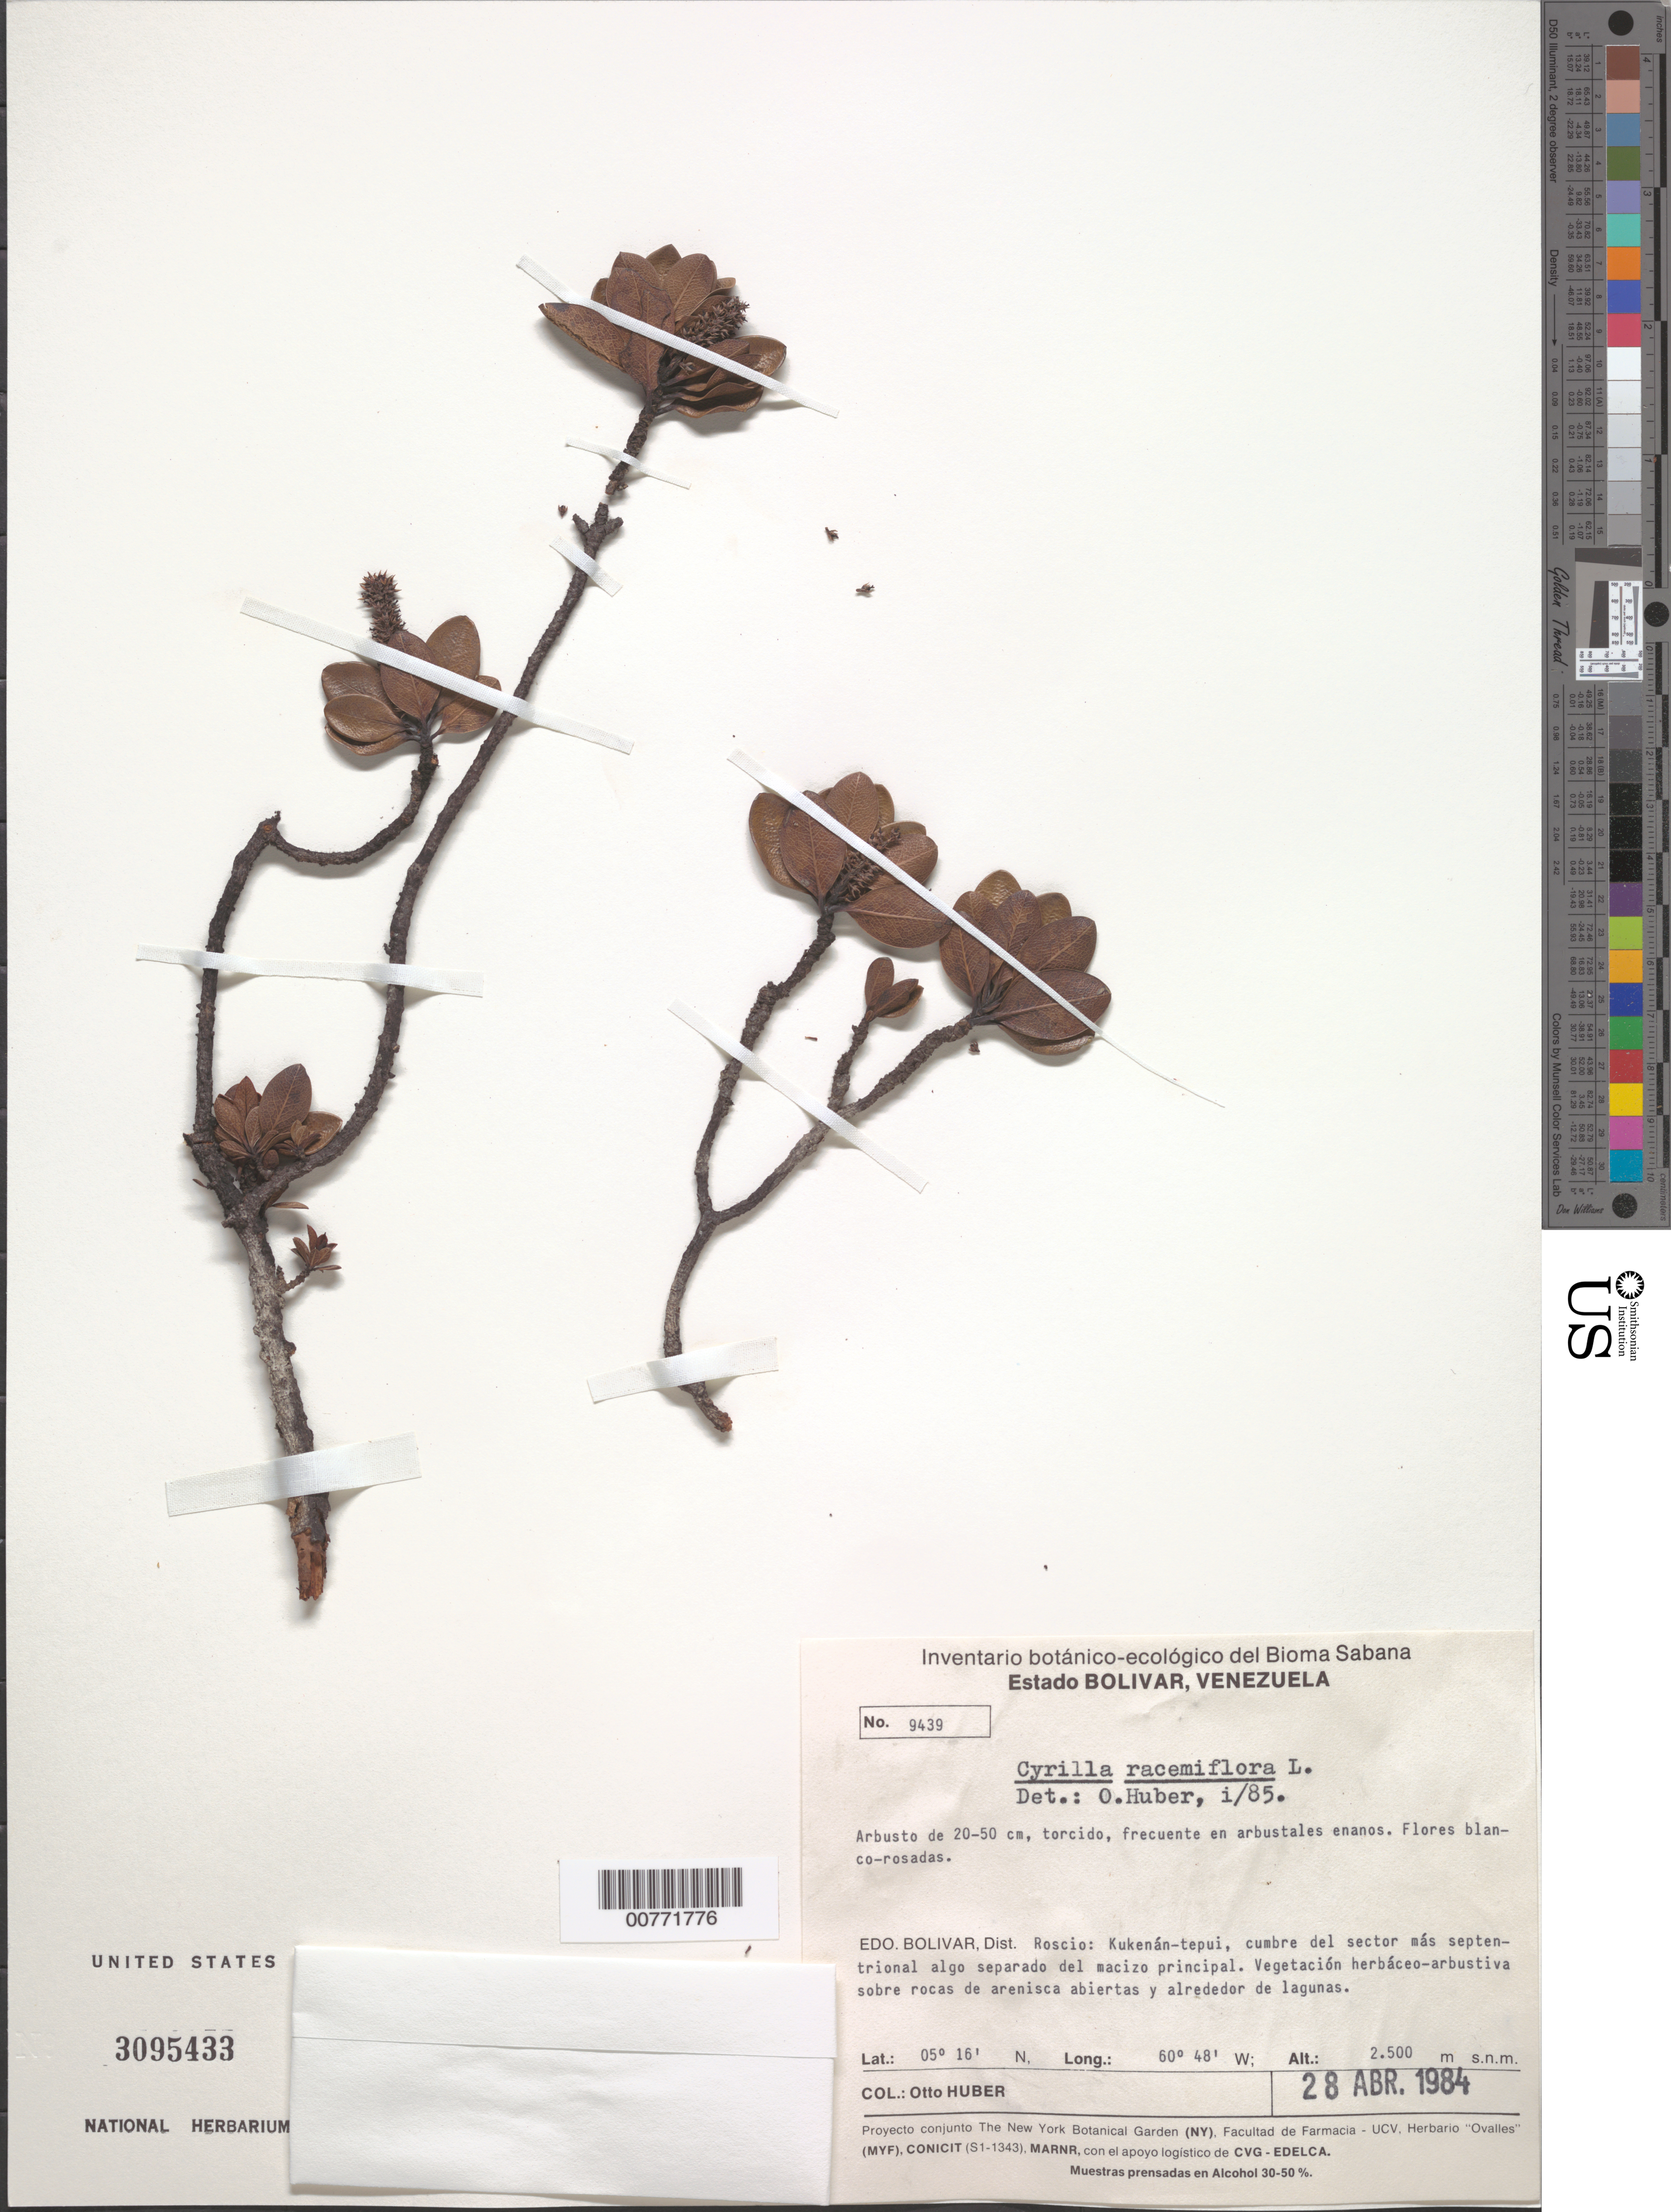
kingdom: Plantae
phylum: Tracheophyta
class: Magnoliopsida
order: Ericales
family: Cyrillaceae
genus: Cyrilla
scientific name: Cyrilla racemiflora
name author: L.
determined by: Huber, Otto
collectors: O. Huber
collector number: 9439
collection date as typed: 28-Apr-84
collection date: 1984-04-28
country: Venezuela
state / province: Bolívar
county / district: Roscio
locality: Kukenán-tepuí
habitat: Arbustales enanos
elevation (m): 2500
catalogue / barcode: US 3095433